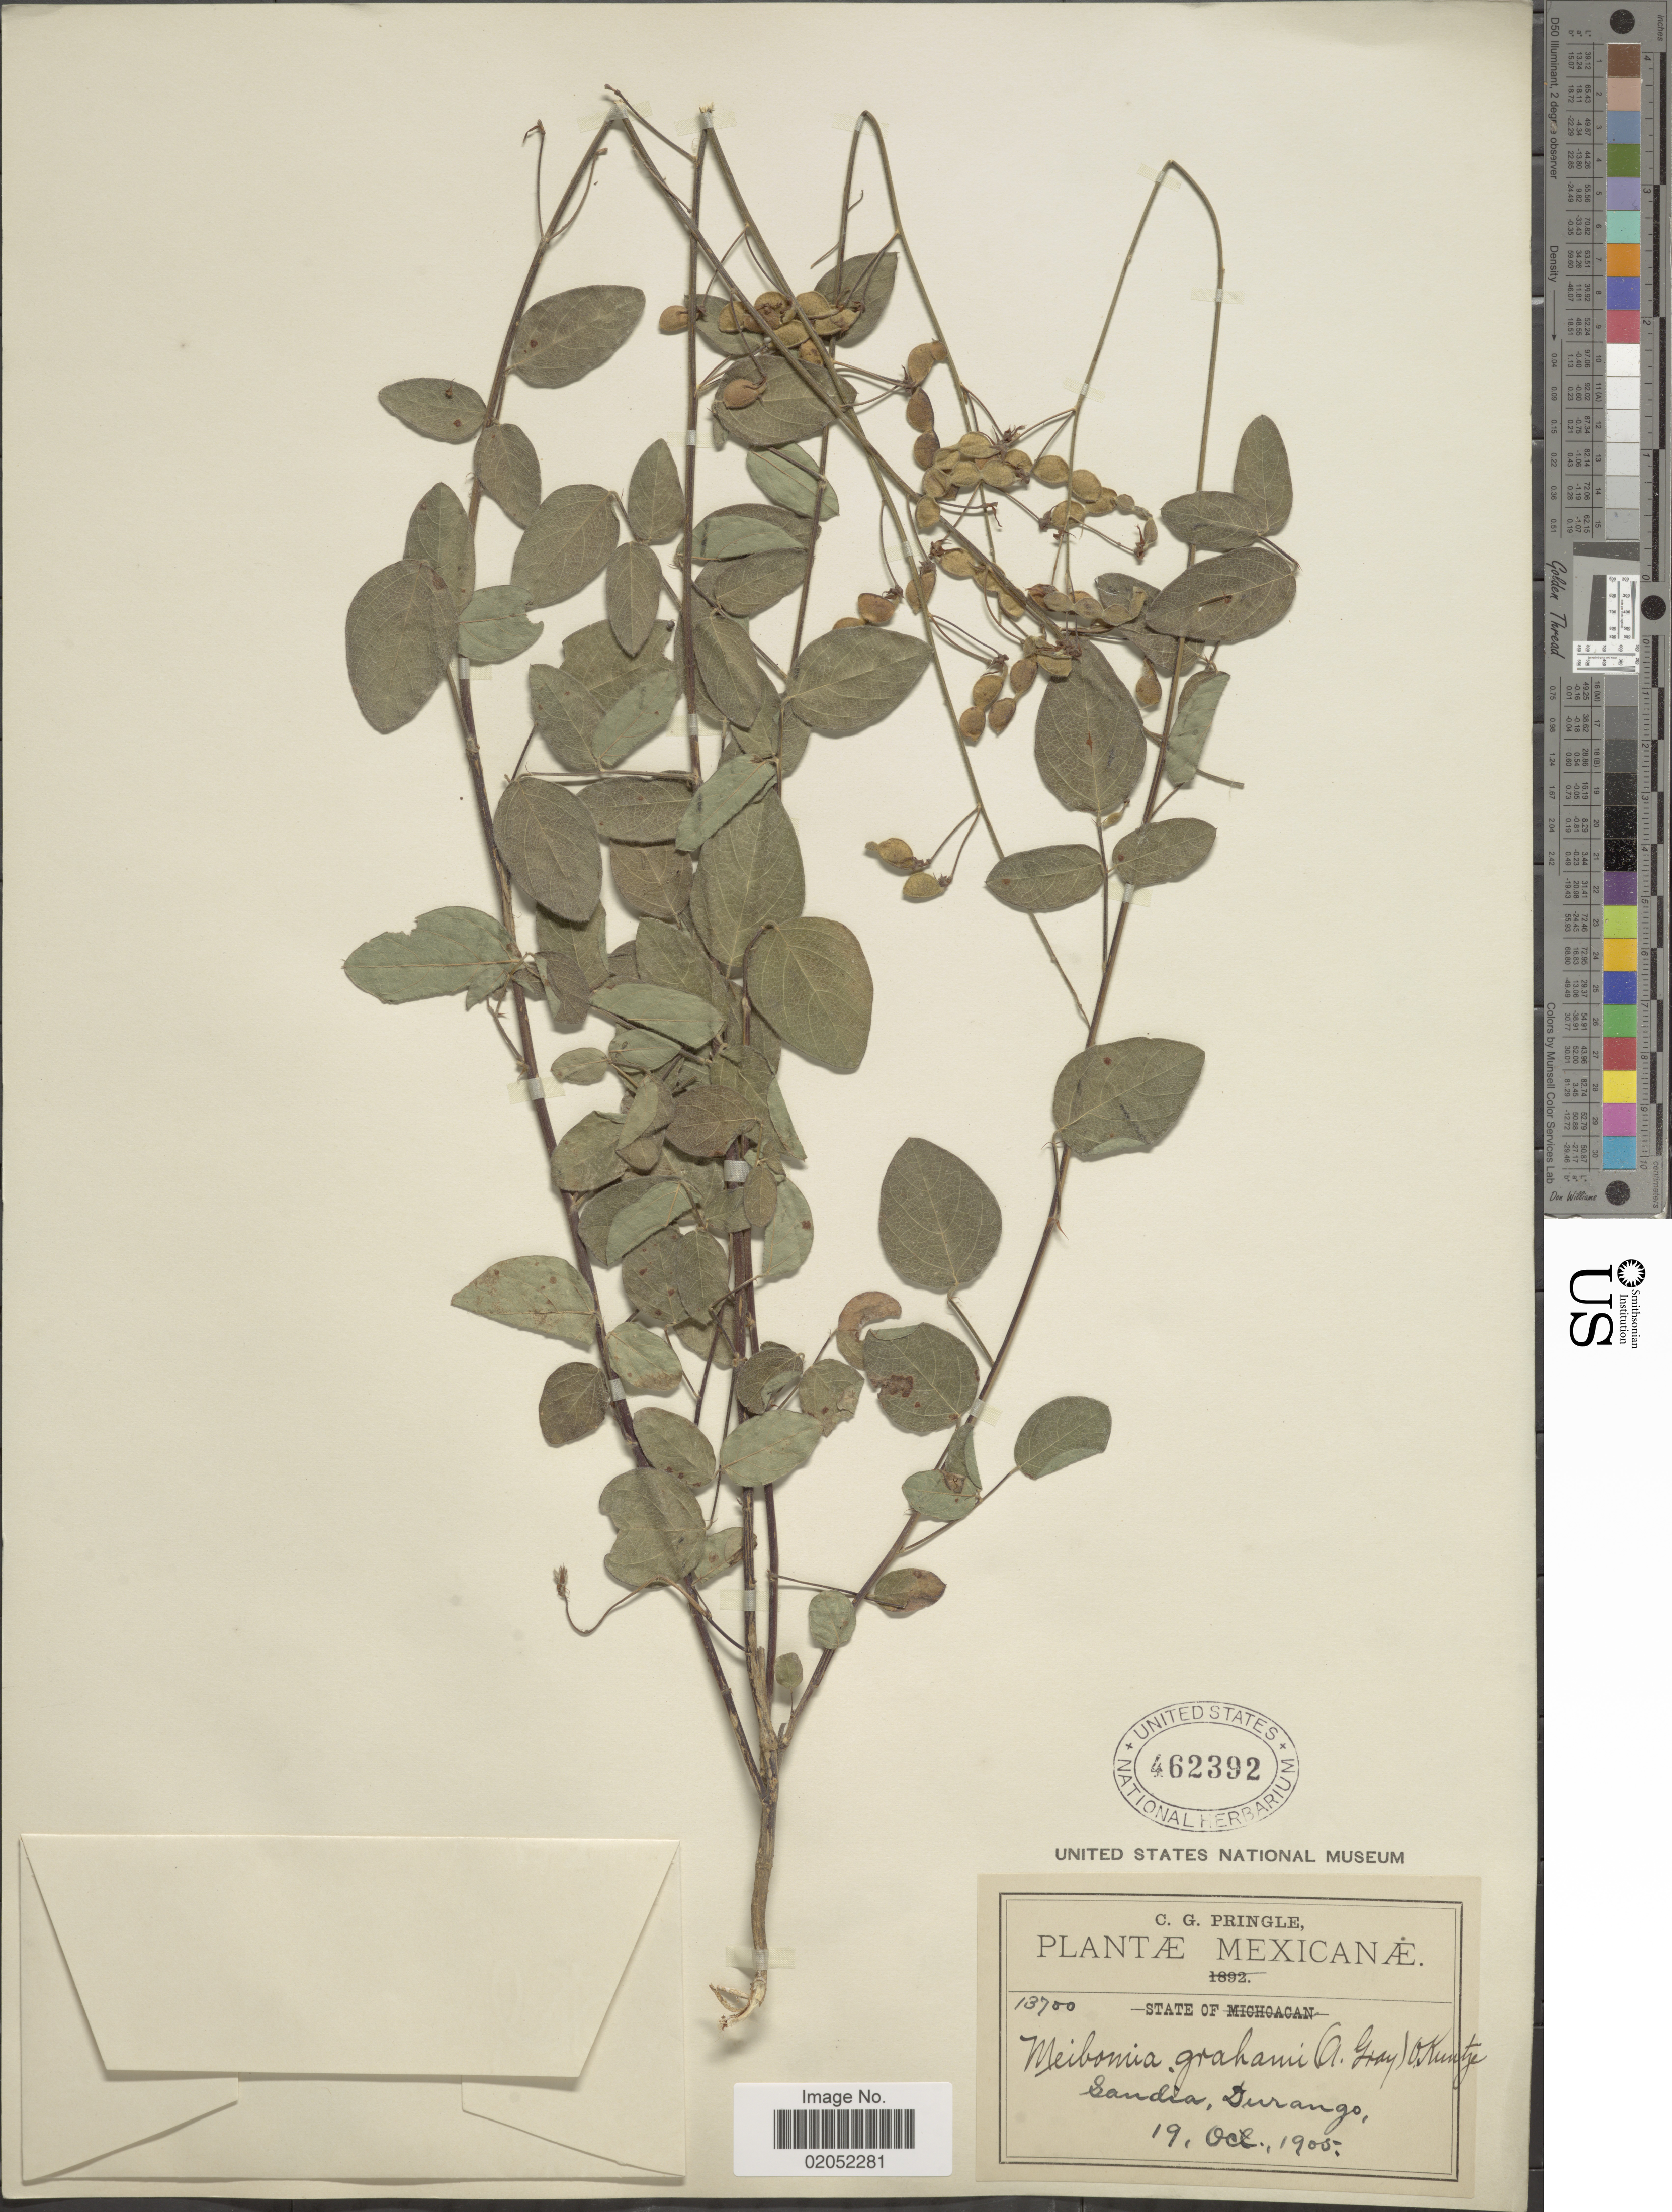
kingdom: Plantae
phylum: Tracheophyta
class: Magnoliopsida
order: Fabales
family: Fabaceae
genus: Desmodium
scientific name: Desmodium grahamii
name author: A. Gray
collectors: C. G. Pringle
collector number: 13700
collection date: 1905-10-19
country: Mexico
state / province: Durango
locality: Mexicanae, Sandia, Durango.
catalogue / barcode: US 462392